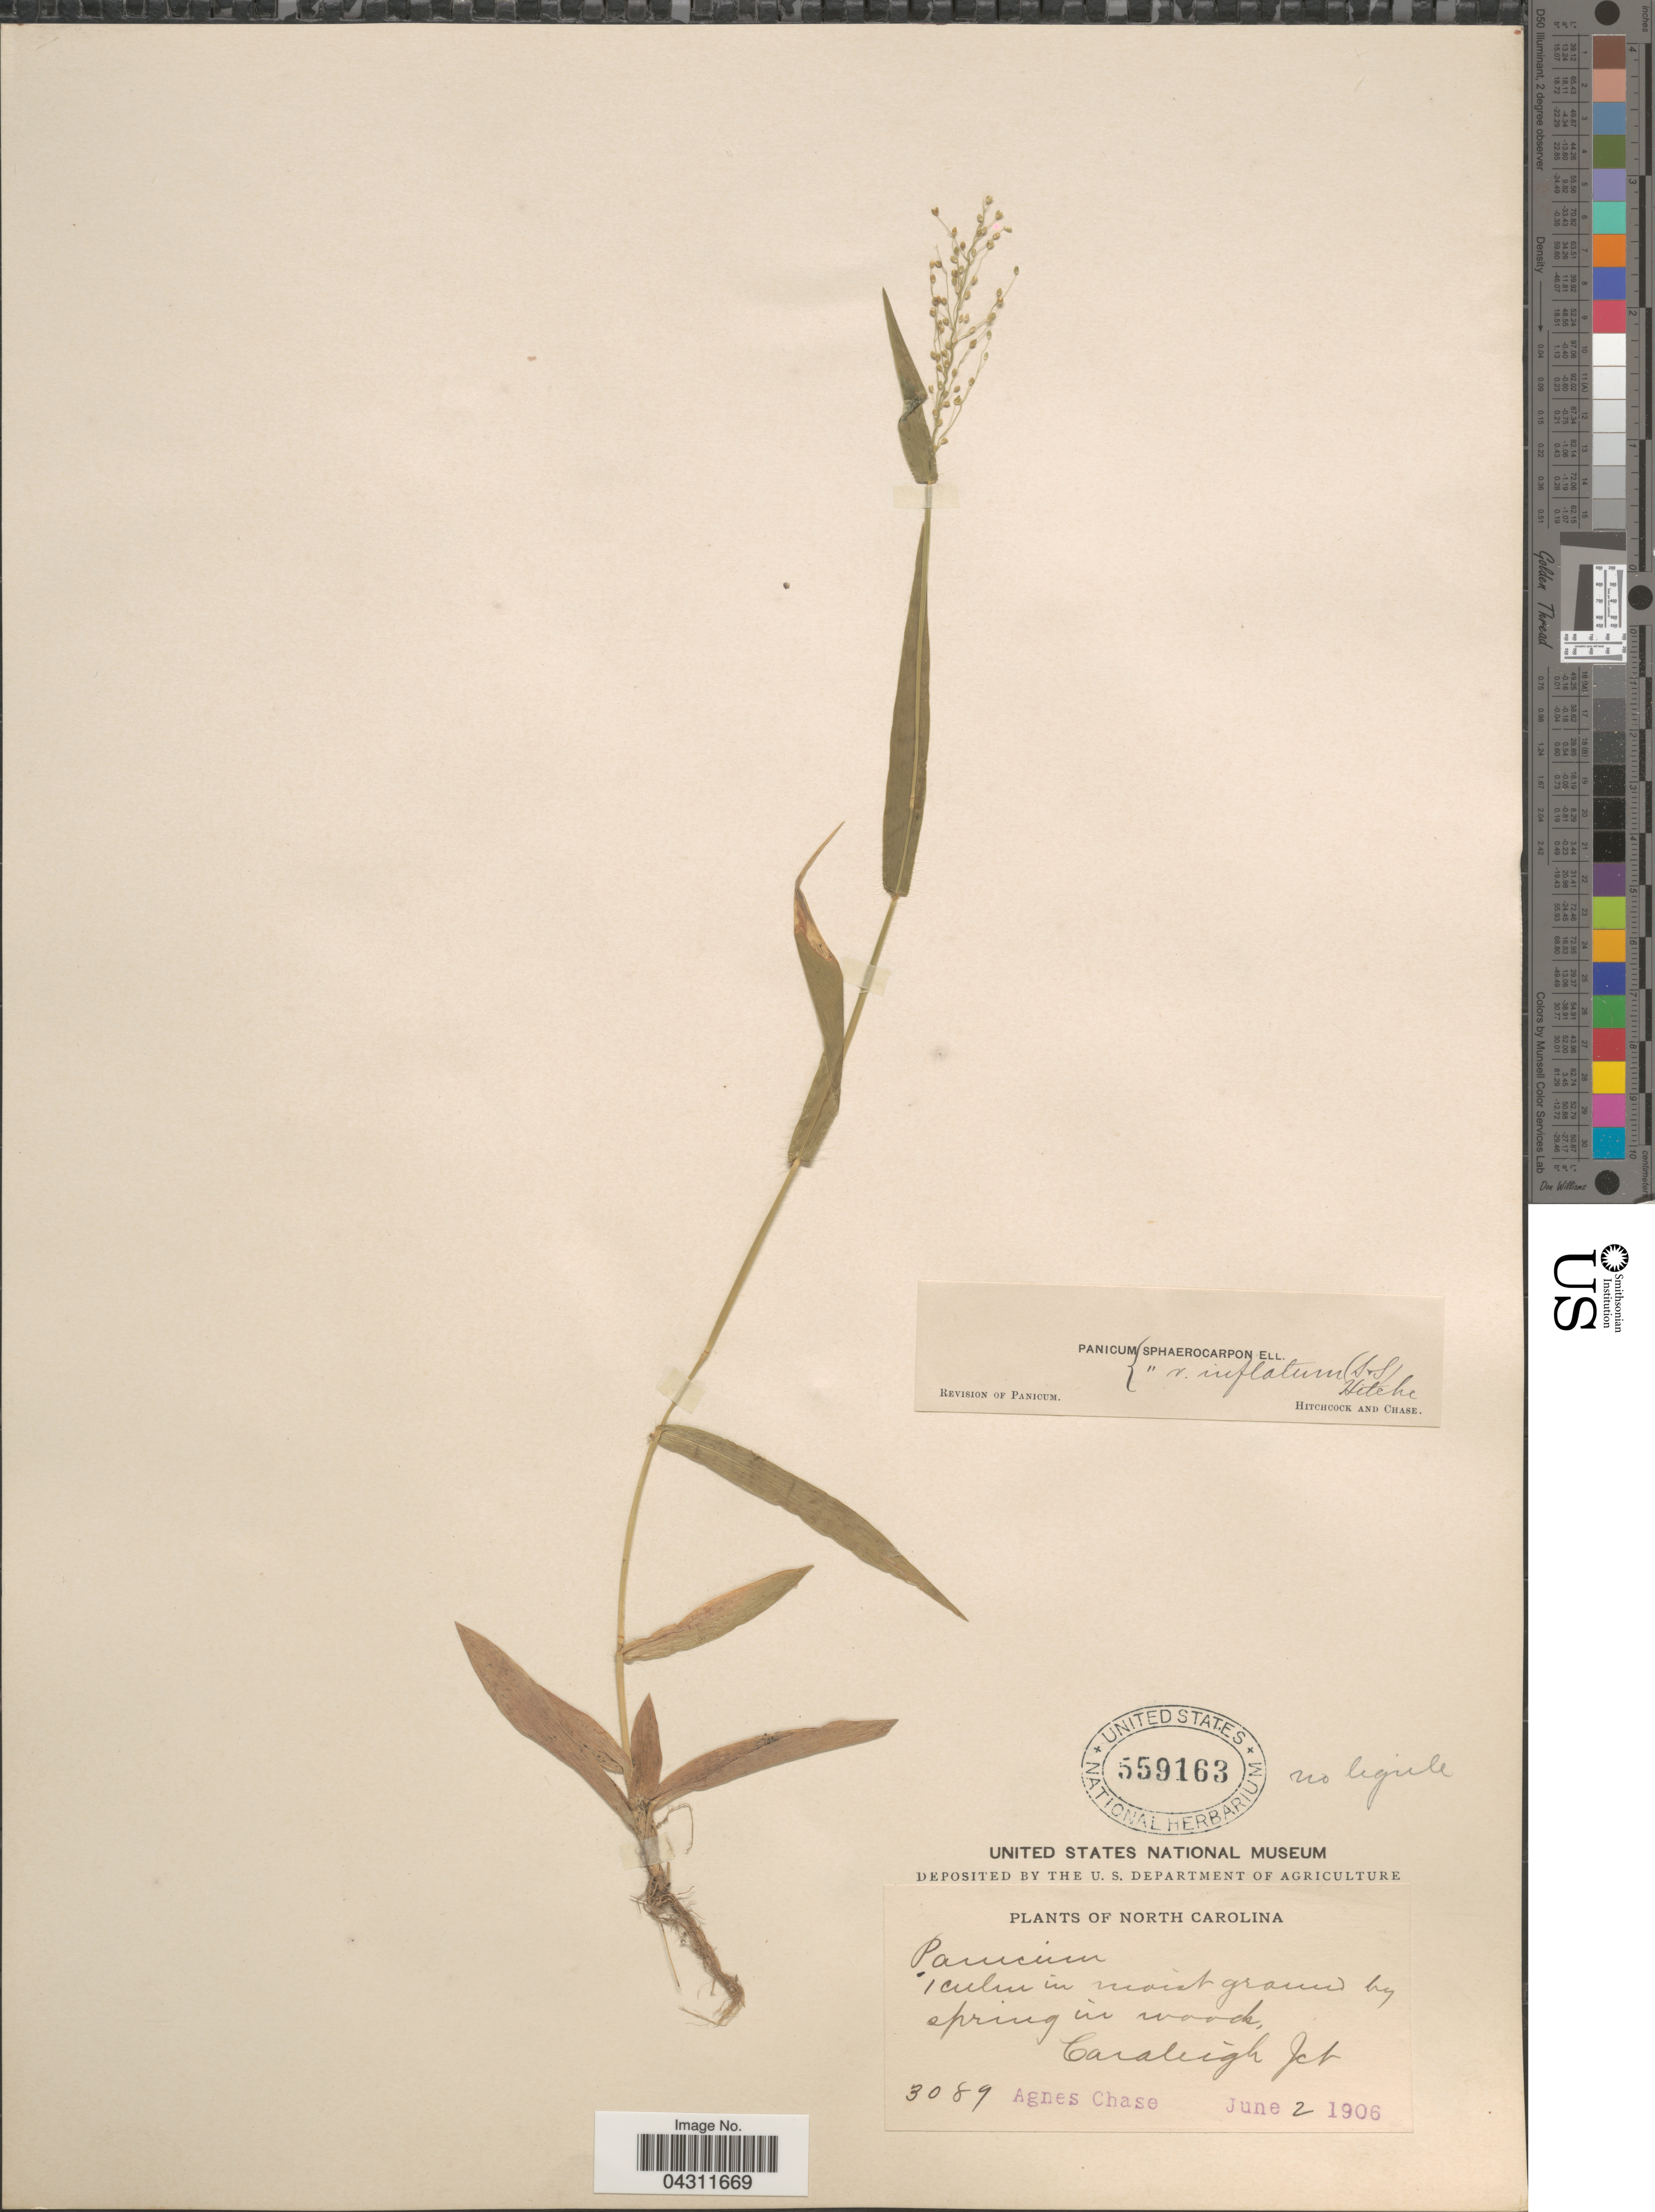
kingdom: Plantae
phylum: Tracheophyta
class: Liliopsida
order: Poales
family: Poaceae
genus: Dichanthelium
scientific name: Dichanthelium strigosum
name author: (Muhl. ex Elliott) Freckmann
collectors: A. Chase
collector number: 3089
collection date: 1906-06-02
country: United States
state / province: North Carolina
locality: Spring in woods, Caraleigh Jct.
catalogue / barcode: US 559163